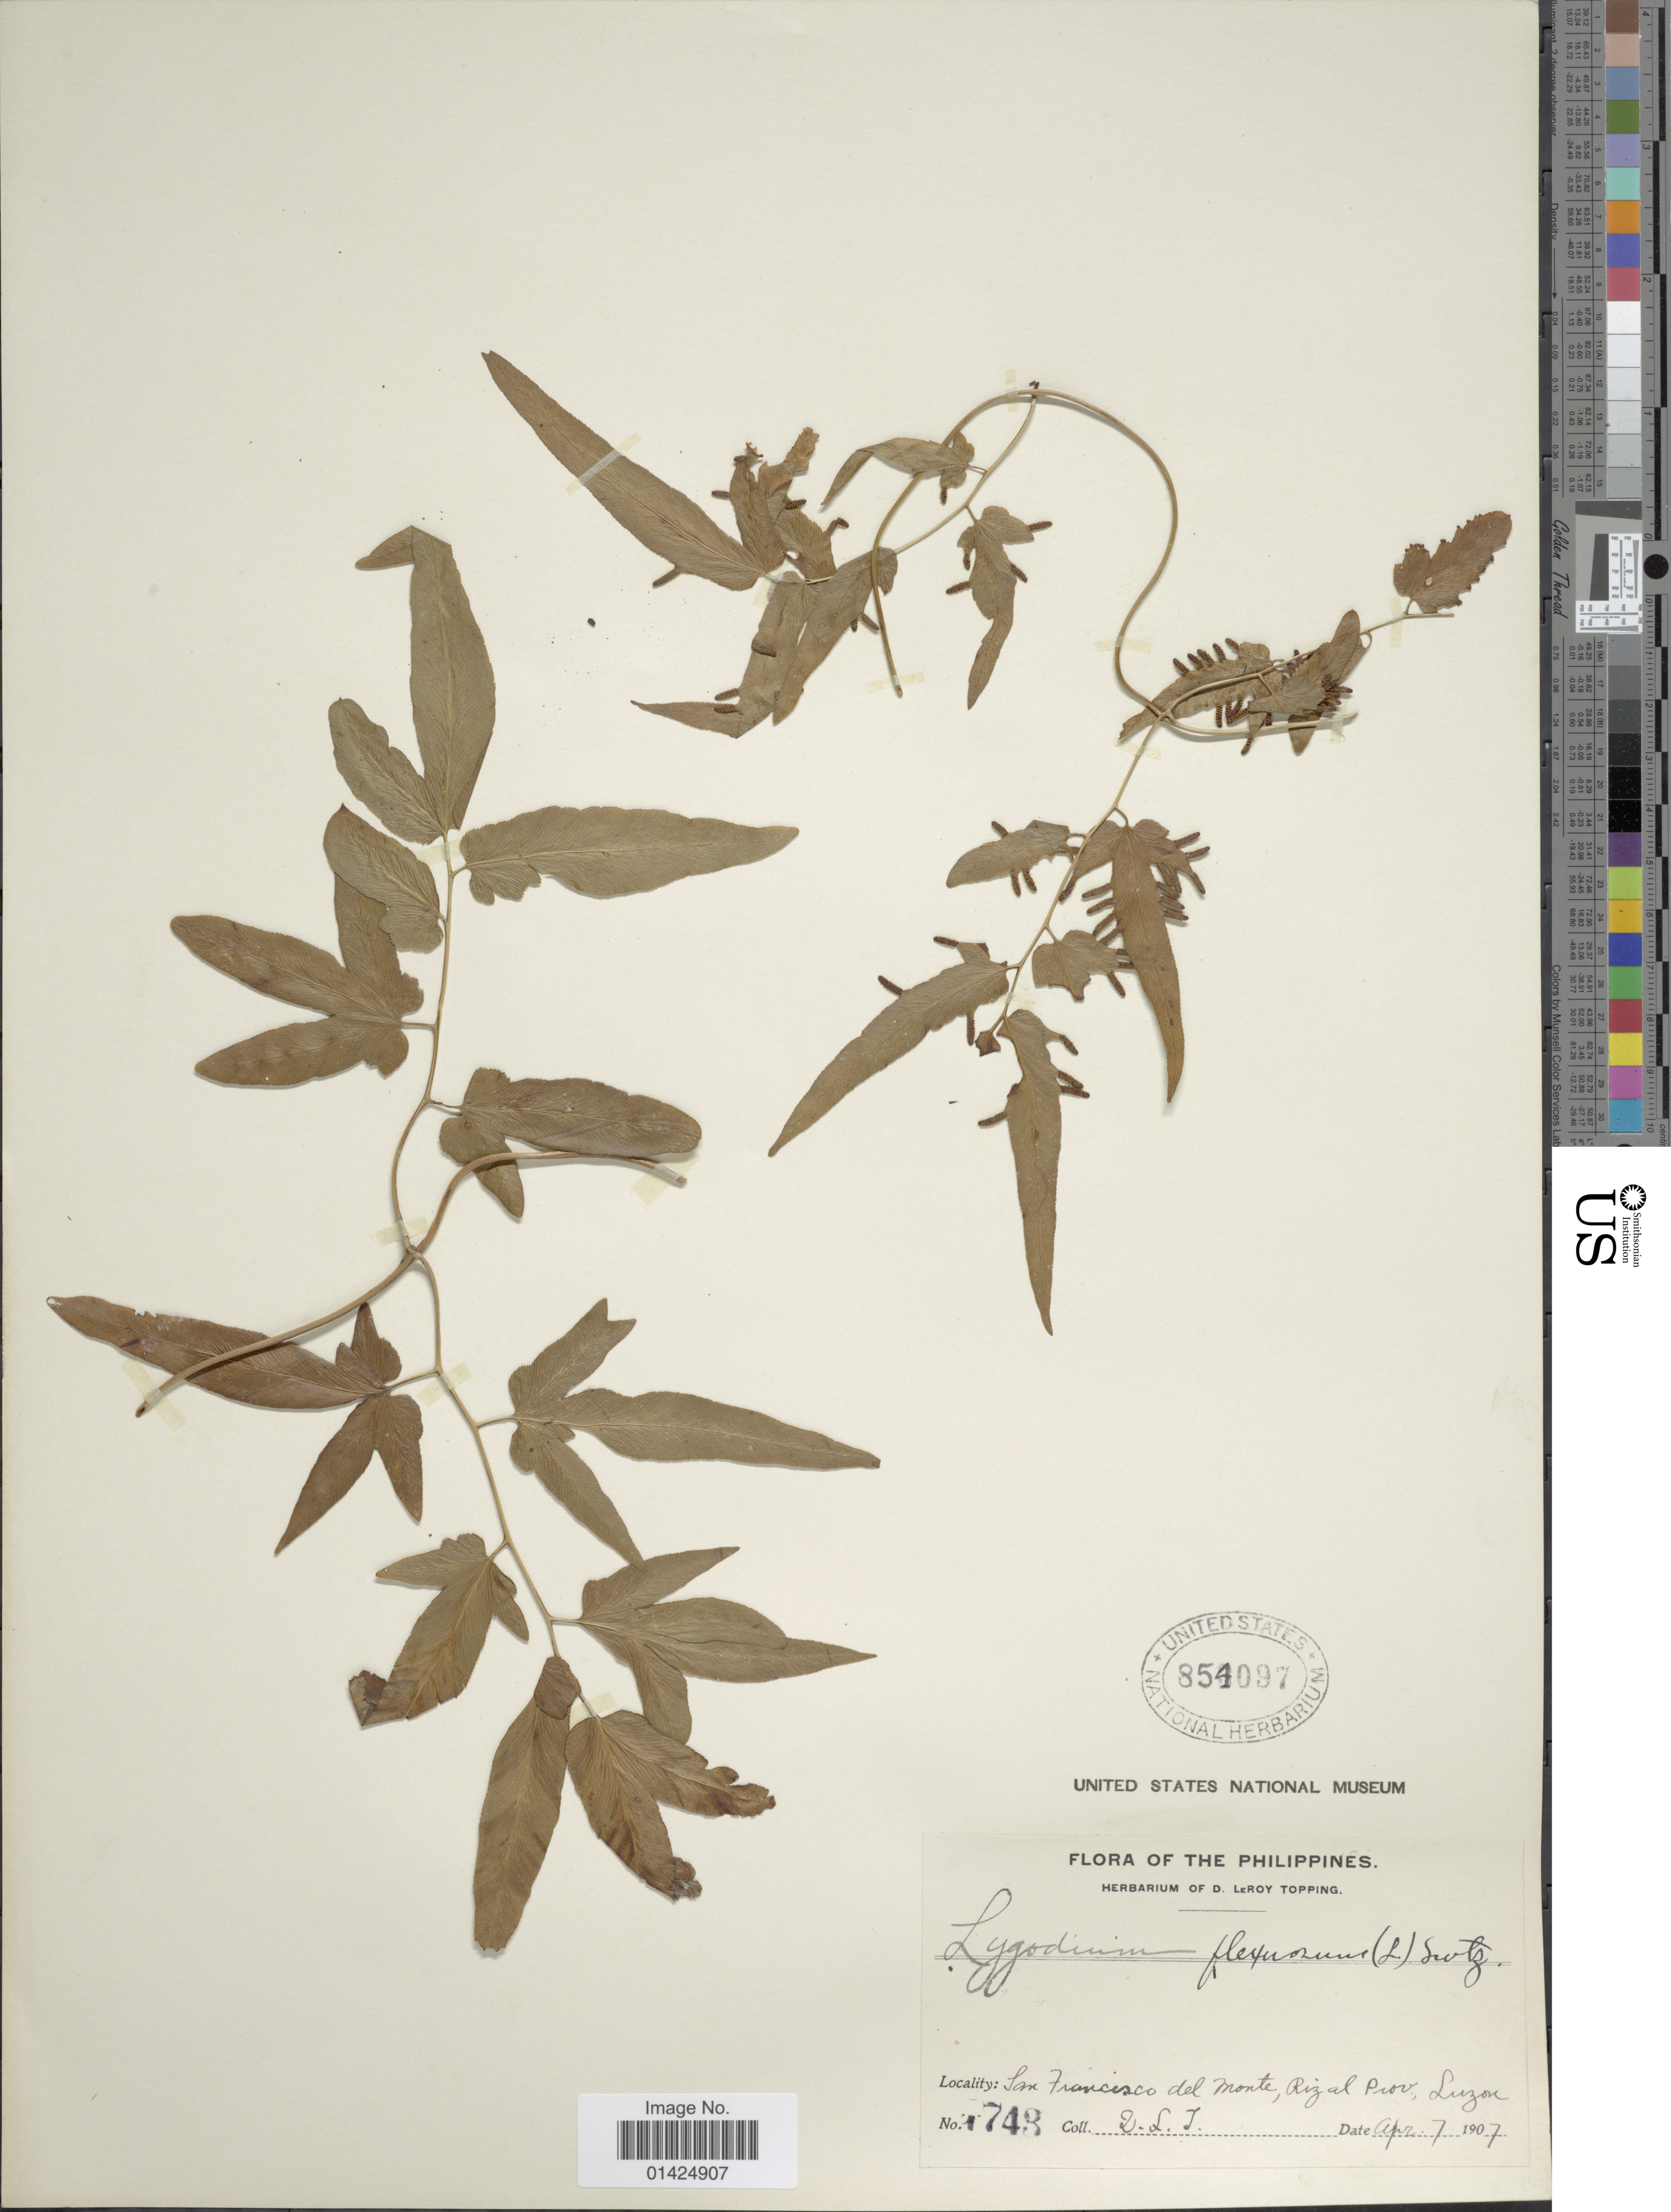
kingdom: Plantae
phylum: Tracheophyta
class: Polypodiopsida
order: Schizaeales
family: Lygodiaceae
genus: Lygodium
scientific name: Lygodium flexuosum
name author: Sw.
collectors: D. L. Topping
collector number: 1743*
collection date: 1907-04-07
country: Philippines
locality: San Francisco del Monte, Rizal Prov., Luzon.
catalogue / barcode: US 854097